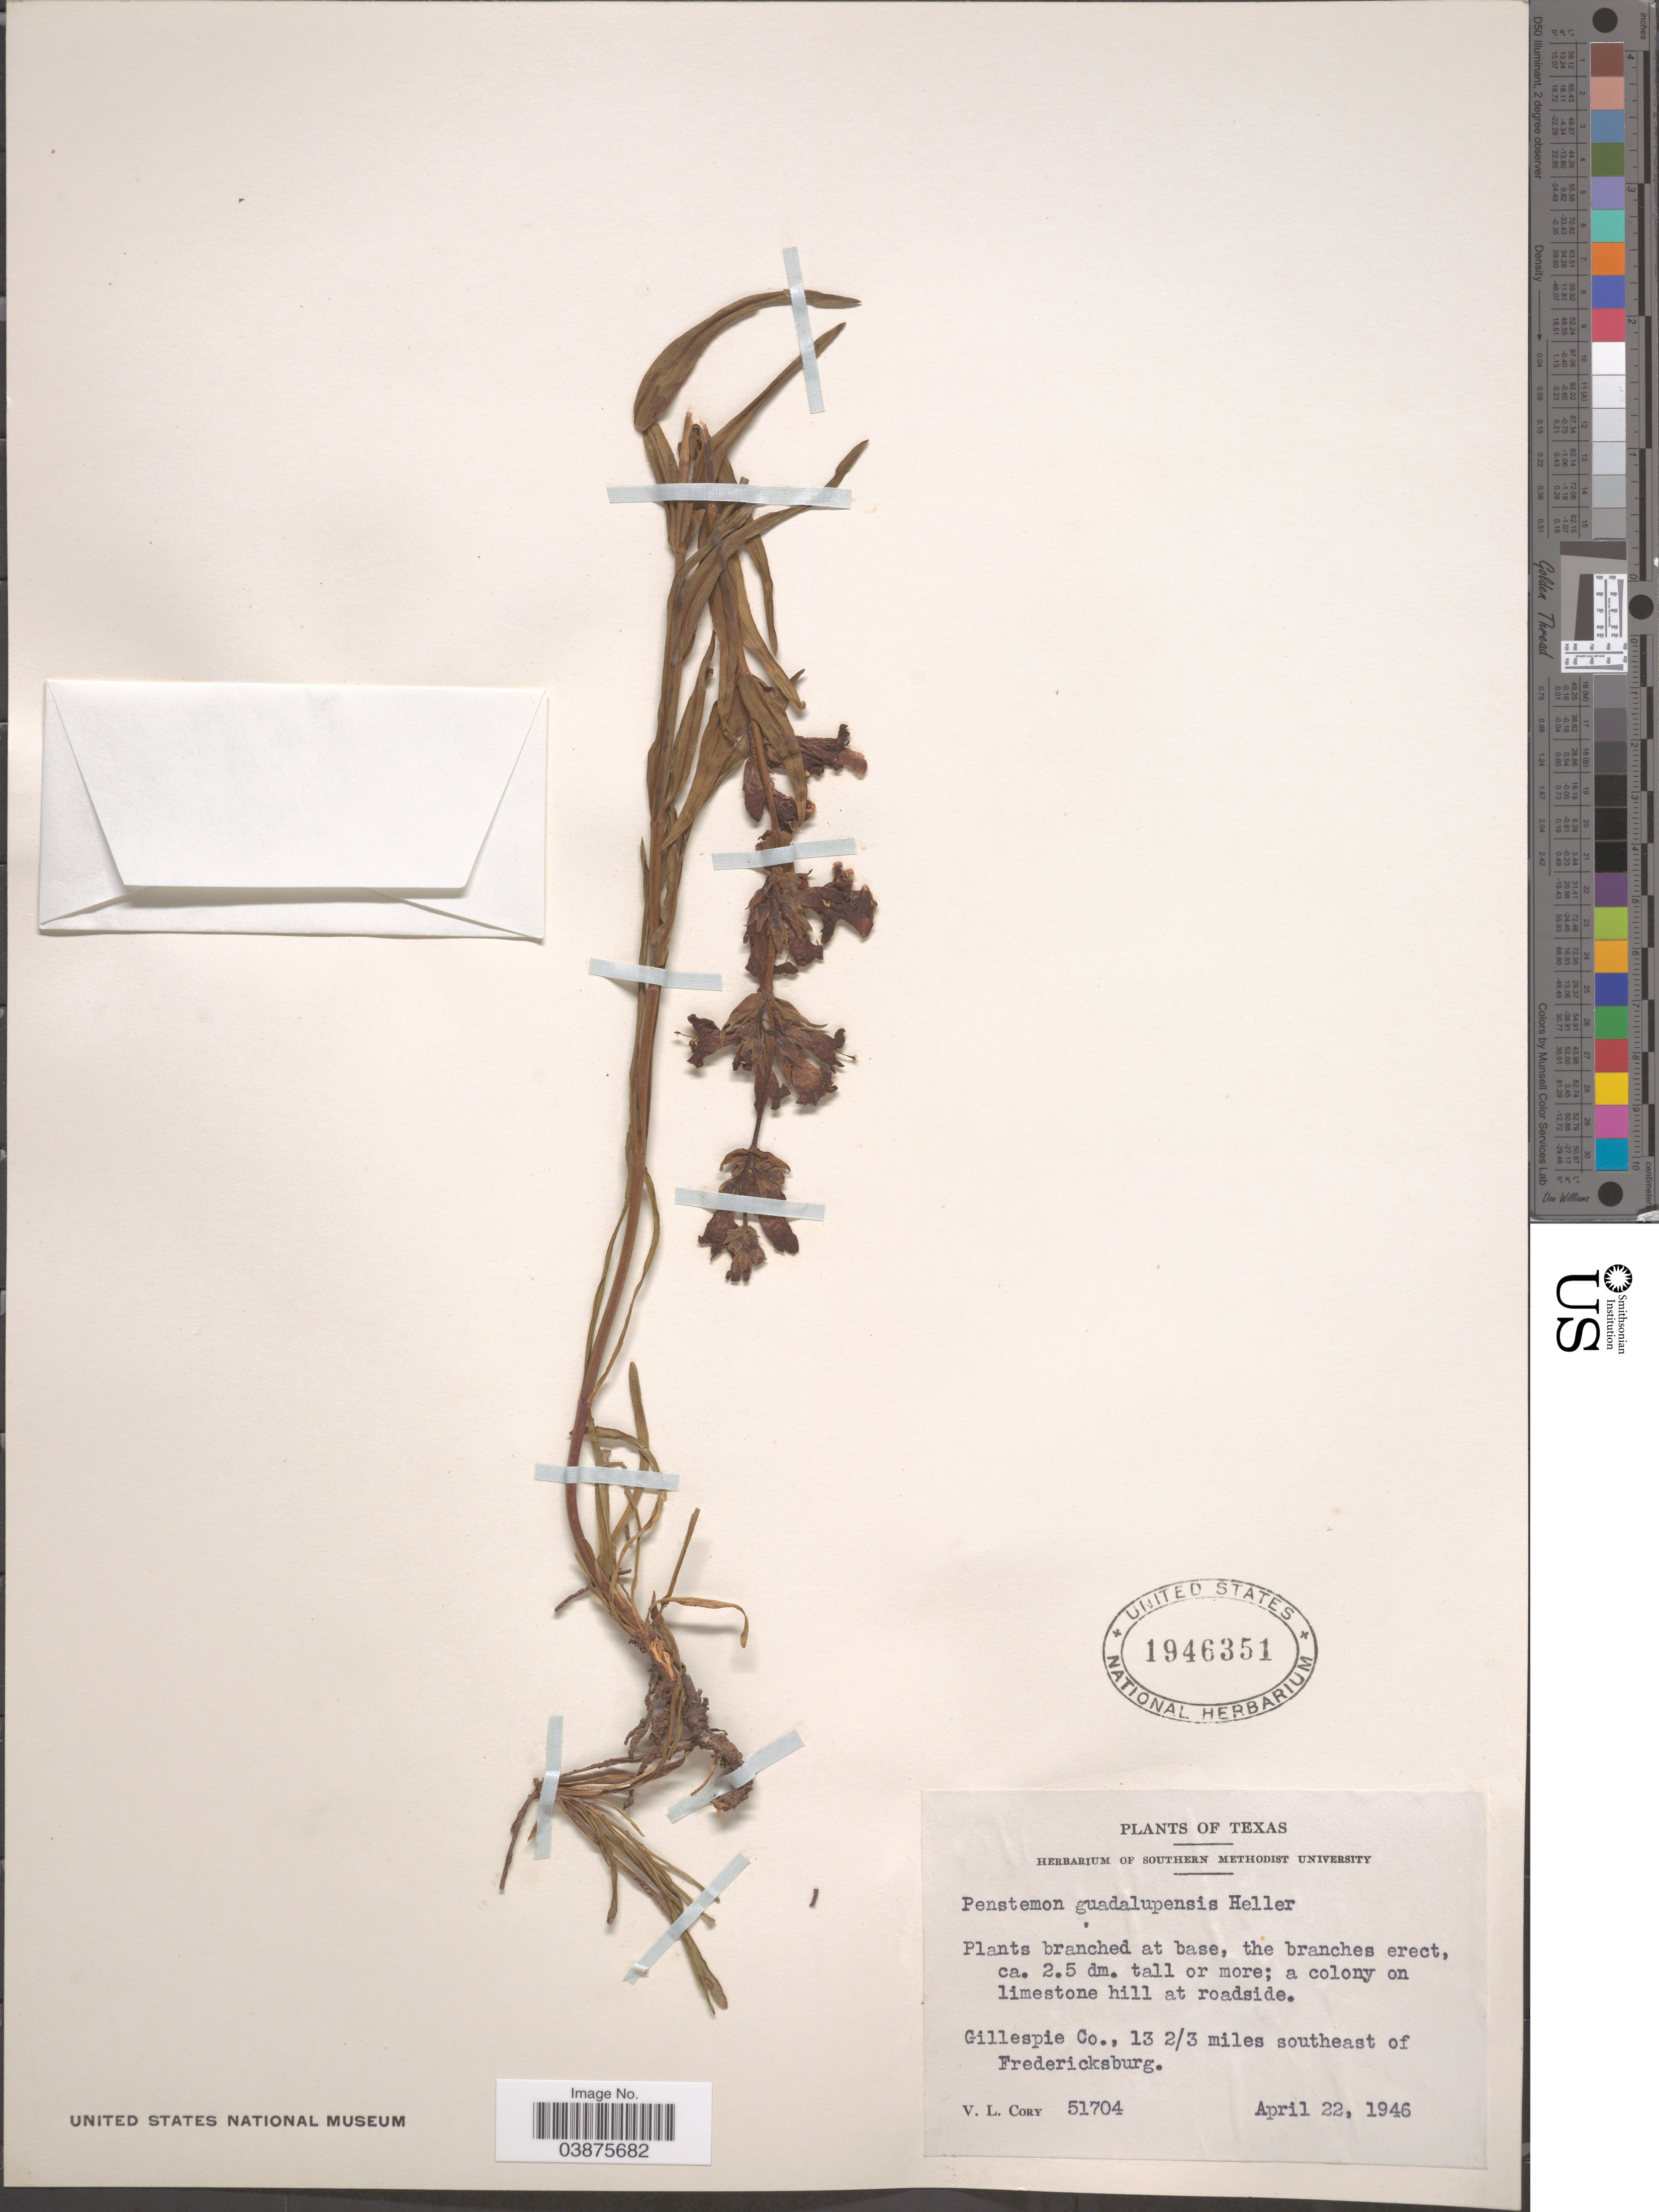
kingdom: Plantae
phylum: Tracheophyta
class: Magnoliopsida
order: Lamiales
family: Plantaginaceae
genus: Penstemon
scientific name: Penstemon guadalupensis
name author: A. Heller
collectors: V. Cory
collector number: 51704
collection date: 1946-04-22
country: United States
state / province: Texas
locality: Gillespie Co., 13 2/3 miles southeast of Fredericksburg.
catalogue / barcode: US 1946351